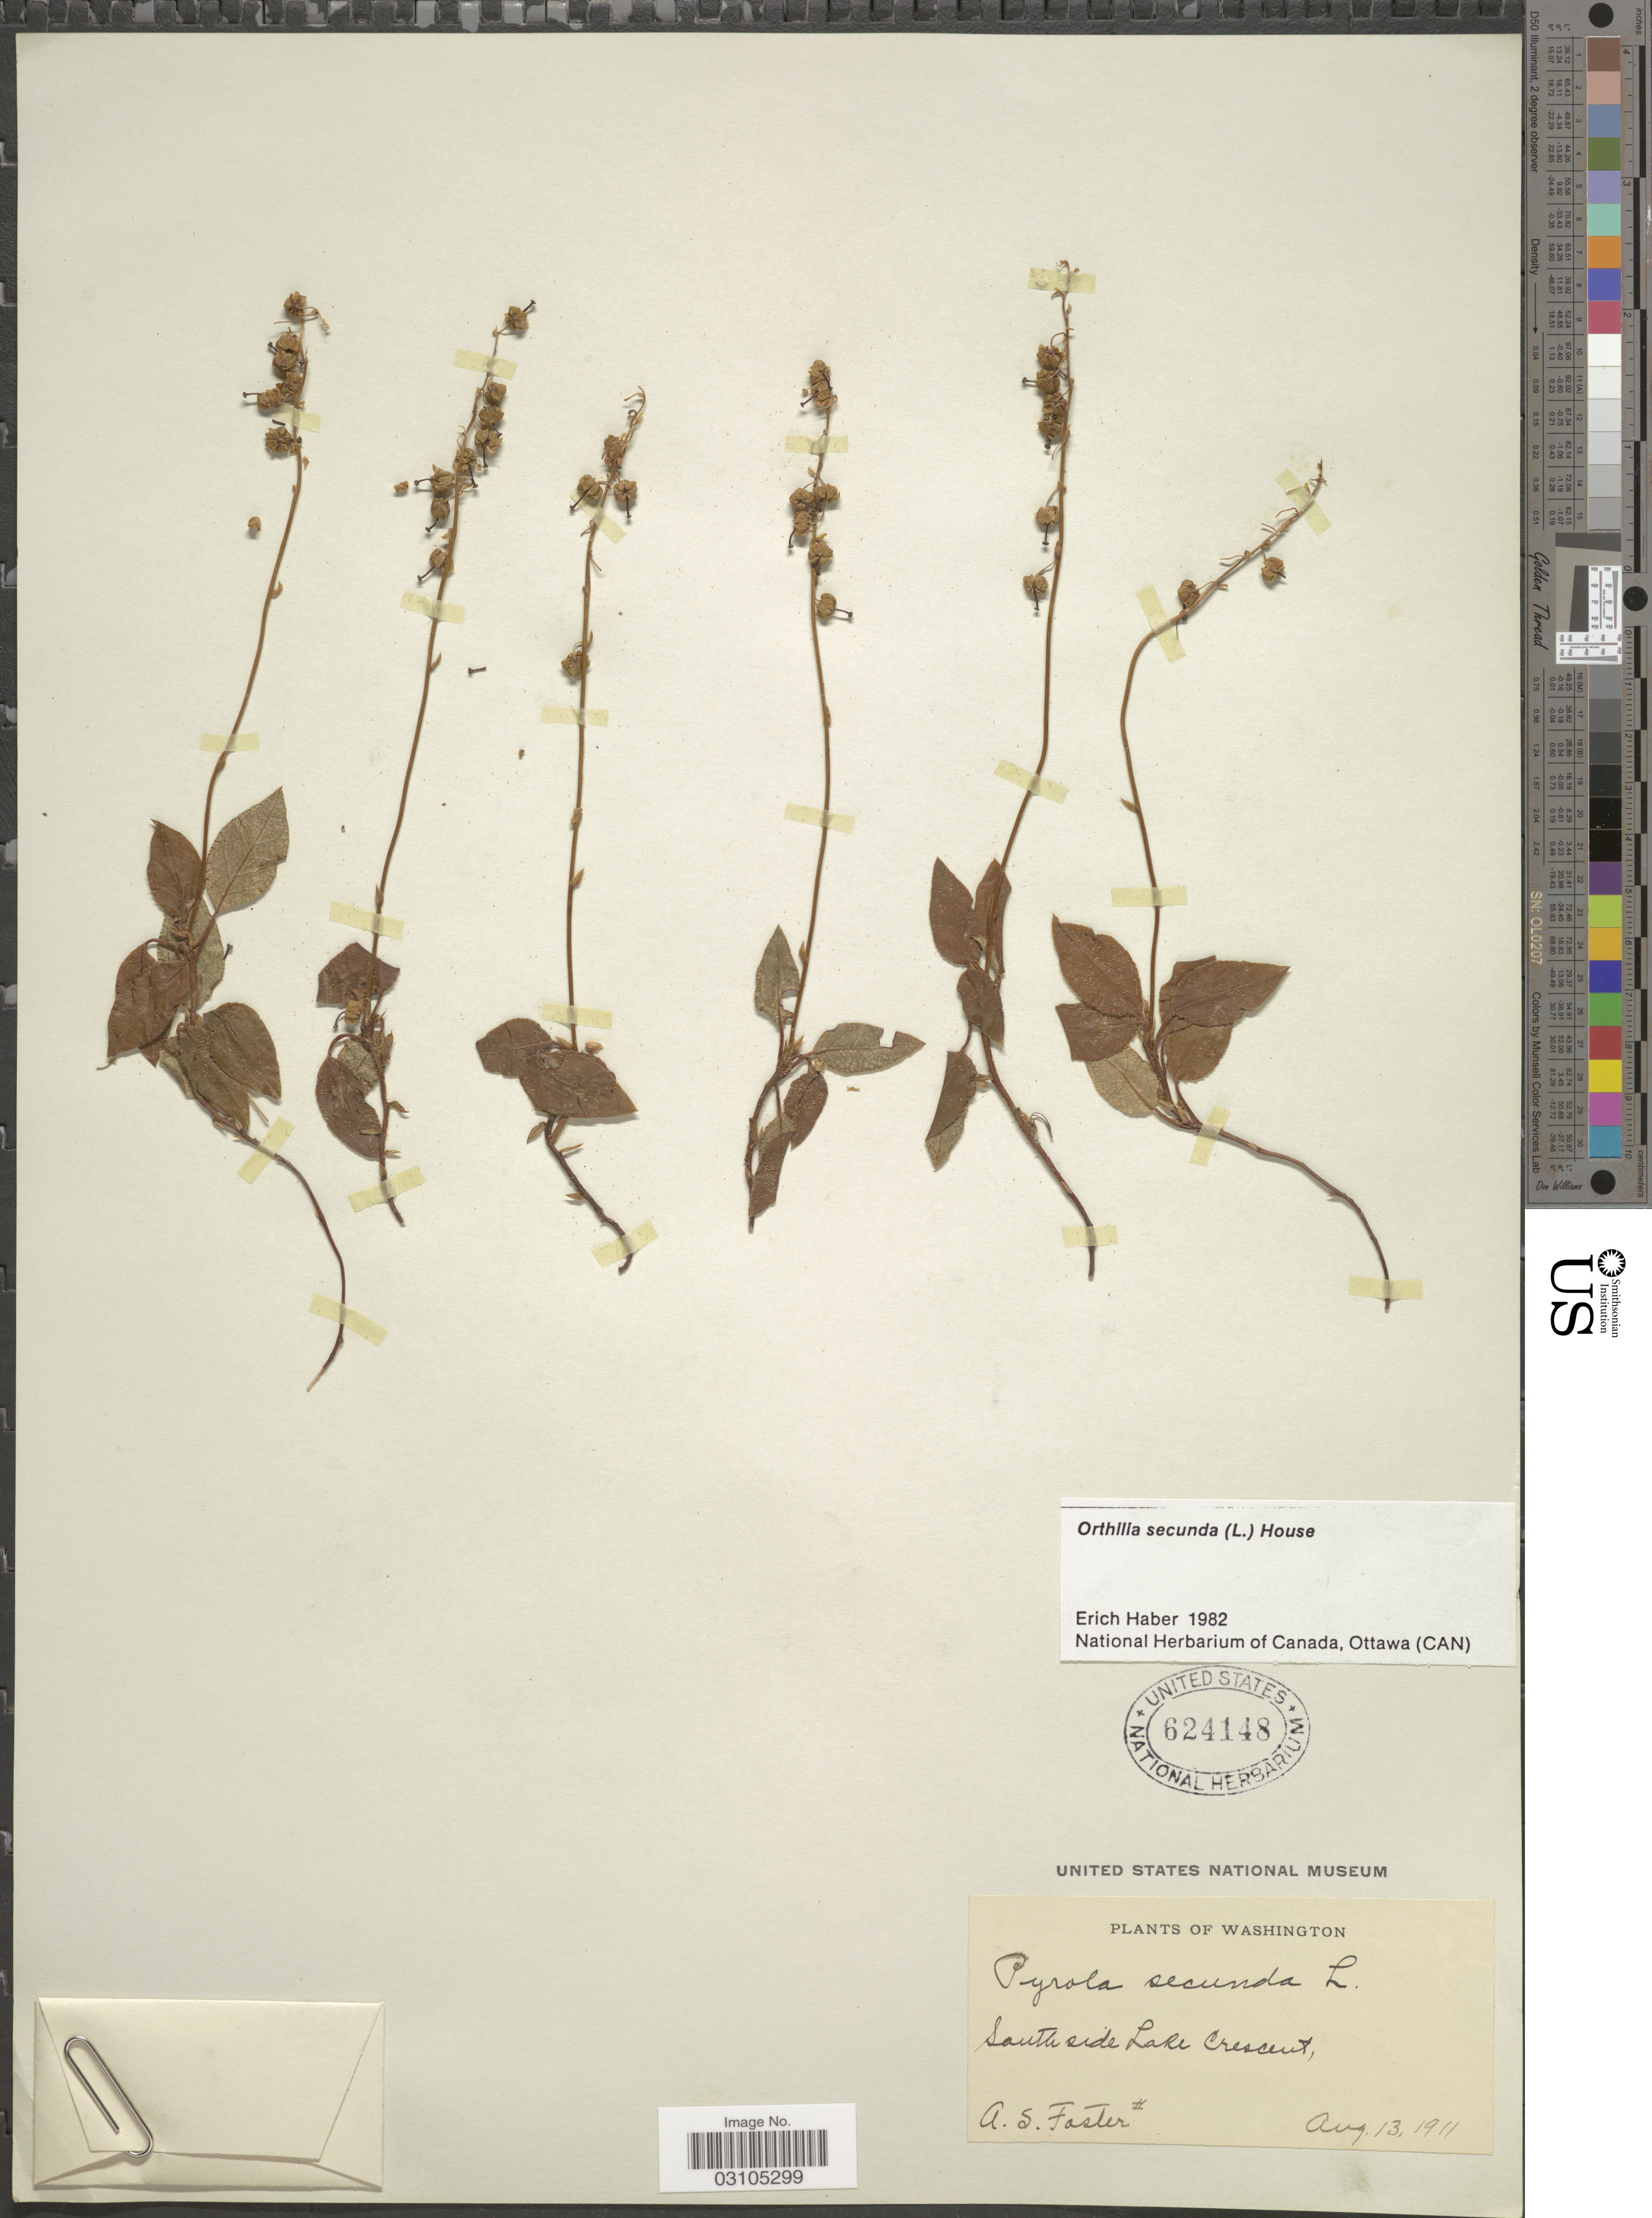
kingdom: Plantae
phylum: Tracheophyta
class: Magnoliopsida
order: Ericales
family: Ericaceae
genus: Orthilia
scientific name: Orthilia secunda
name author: (L.) House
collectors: A. S. Foster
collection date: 1911-08-13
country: United States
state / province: Washington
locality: South side Lake Crescent.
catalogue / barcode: US 624148